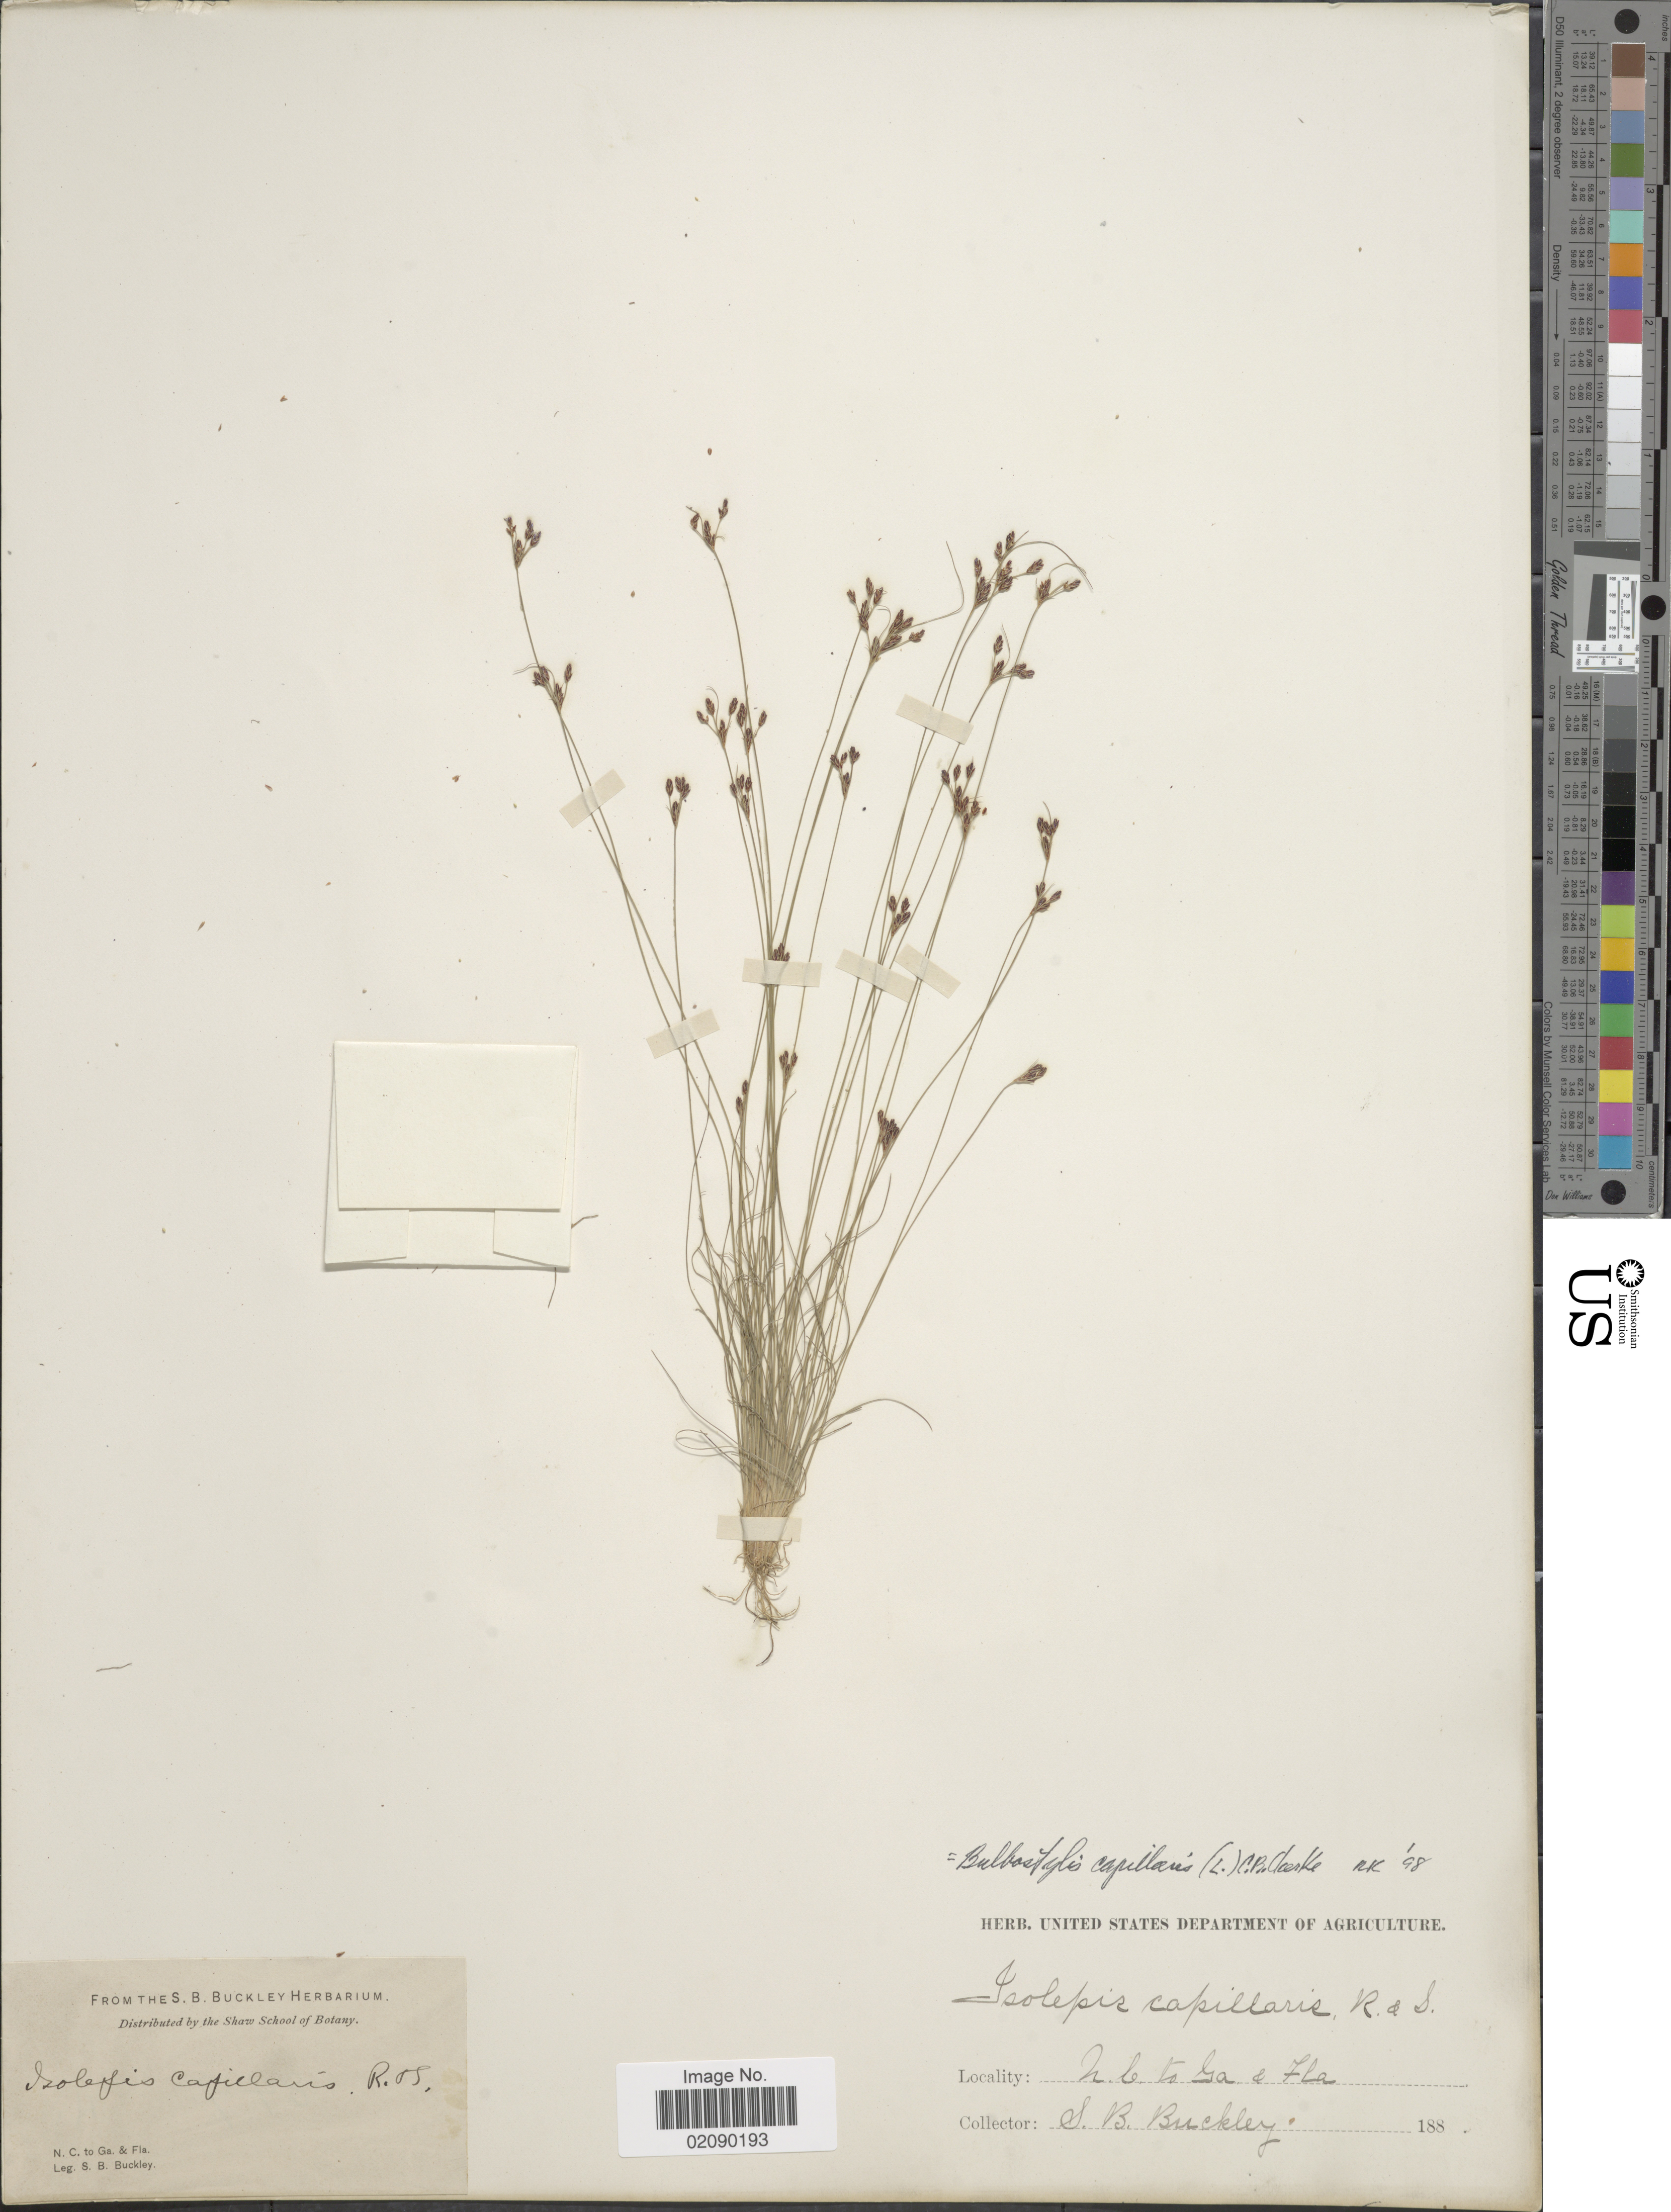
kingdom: Plantae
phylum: Tracheophyta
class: Liliopsida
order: Poales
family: Cyperaceae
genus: Bulbostylis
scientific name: Bulbostylis capillaris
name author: (L.) Kunth ex C.B. Clarke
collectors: S. B. Buckley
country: United States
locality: N.C. to Ga.& Fla